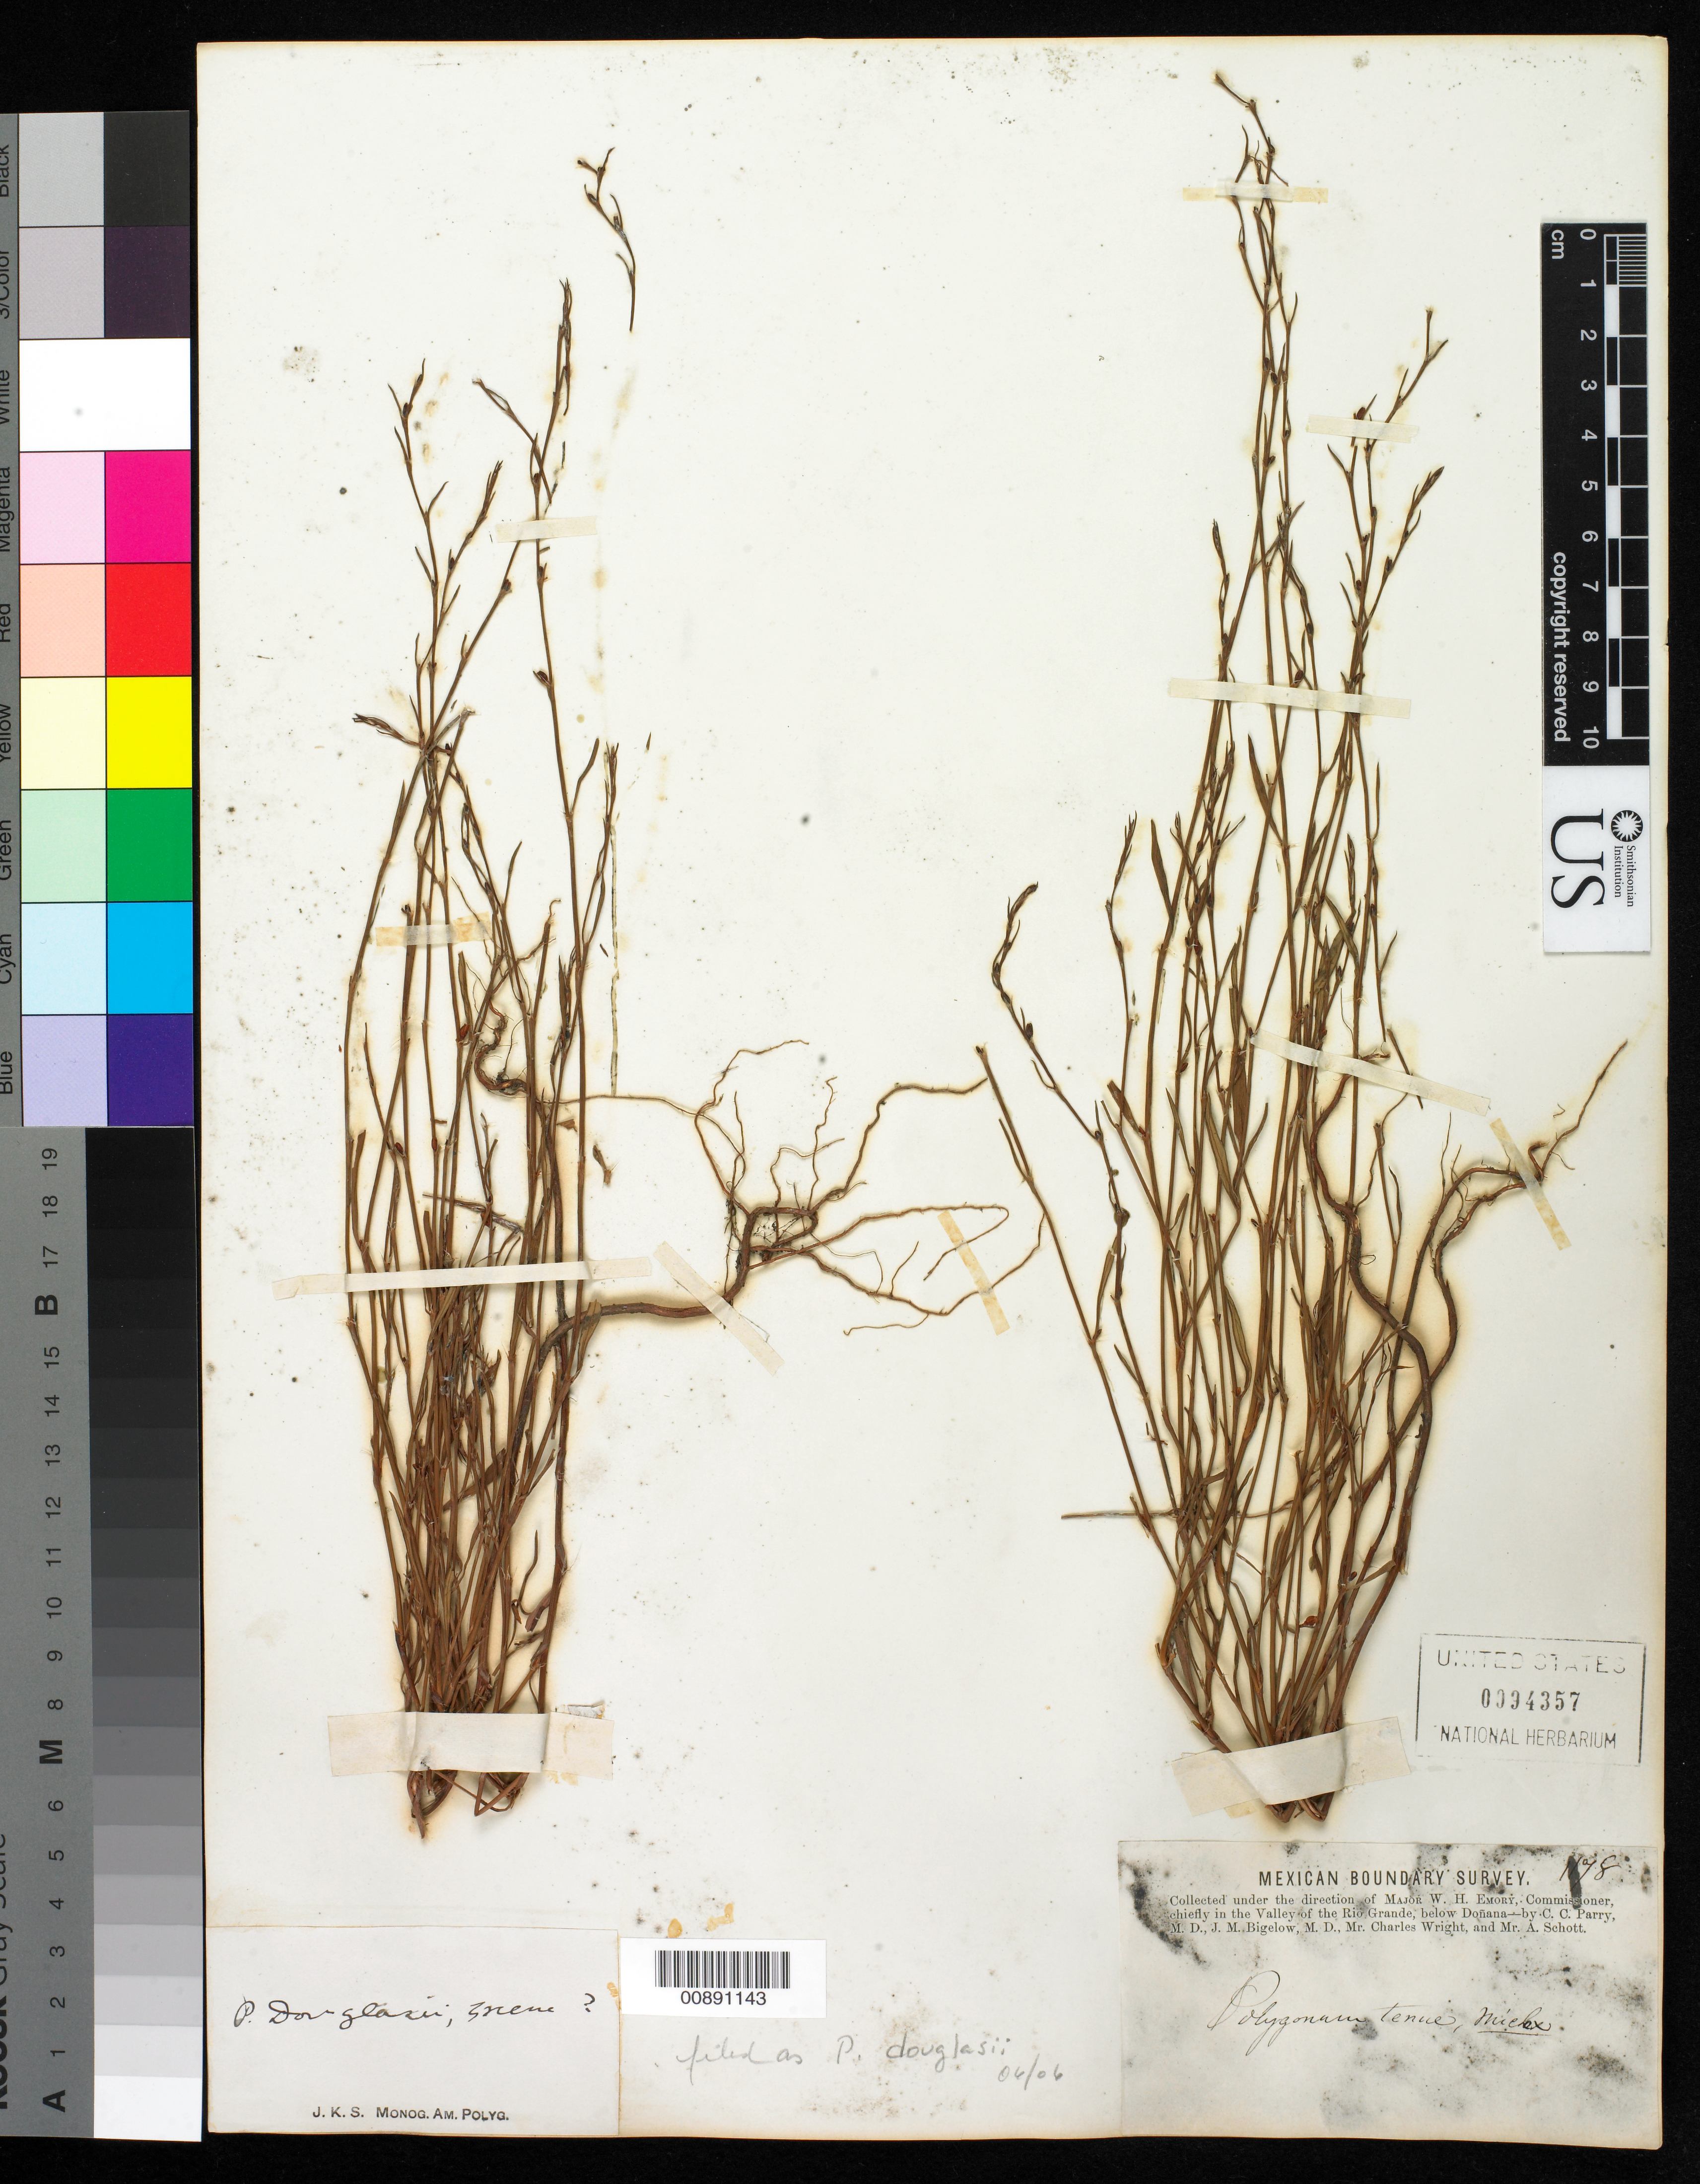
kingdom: Plantae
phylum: Tracheophyta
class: Magnoliopsida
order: Caryophyllales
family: Polygonaceae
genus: Polygonum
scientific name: Polygonum douglasii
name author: Greene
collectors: C. C. Parry, J. M. Bigelow, C. Wright & A. C. V. Schott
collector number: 1178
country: United States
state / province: New Mexico / Texas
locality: Valley of the Rio Grande, below Doñana.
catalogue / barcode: US 94357